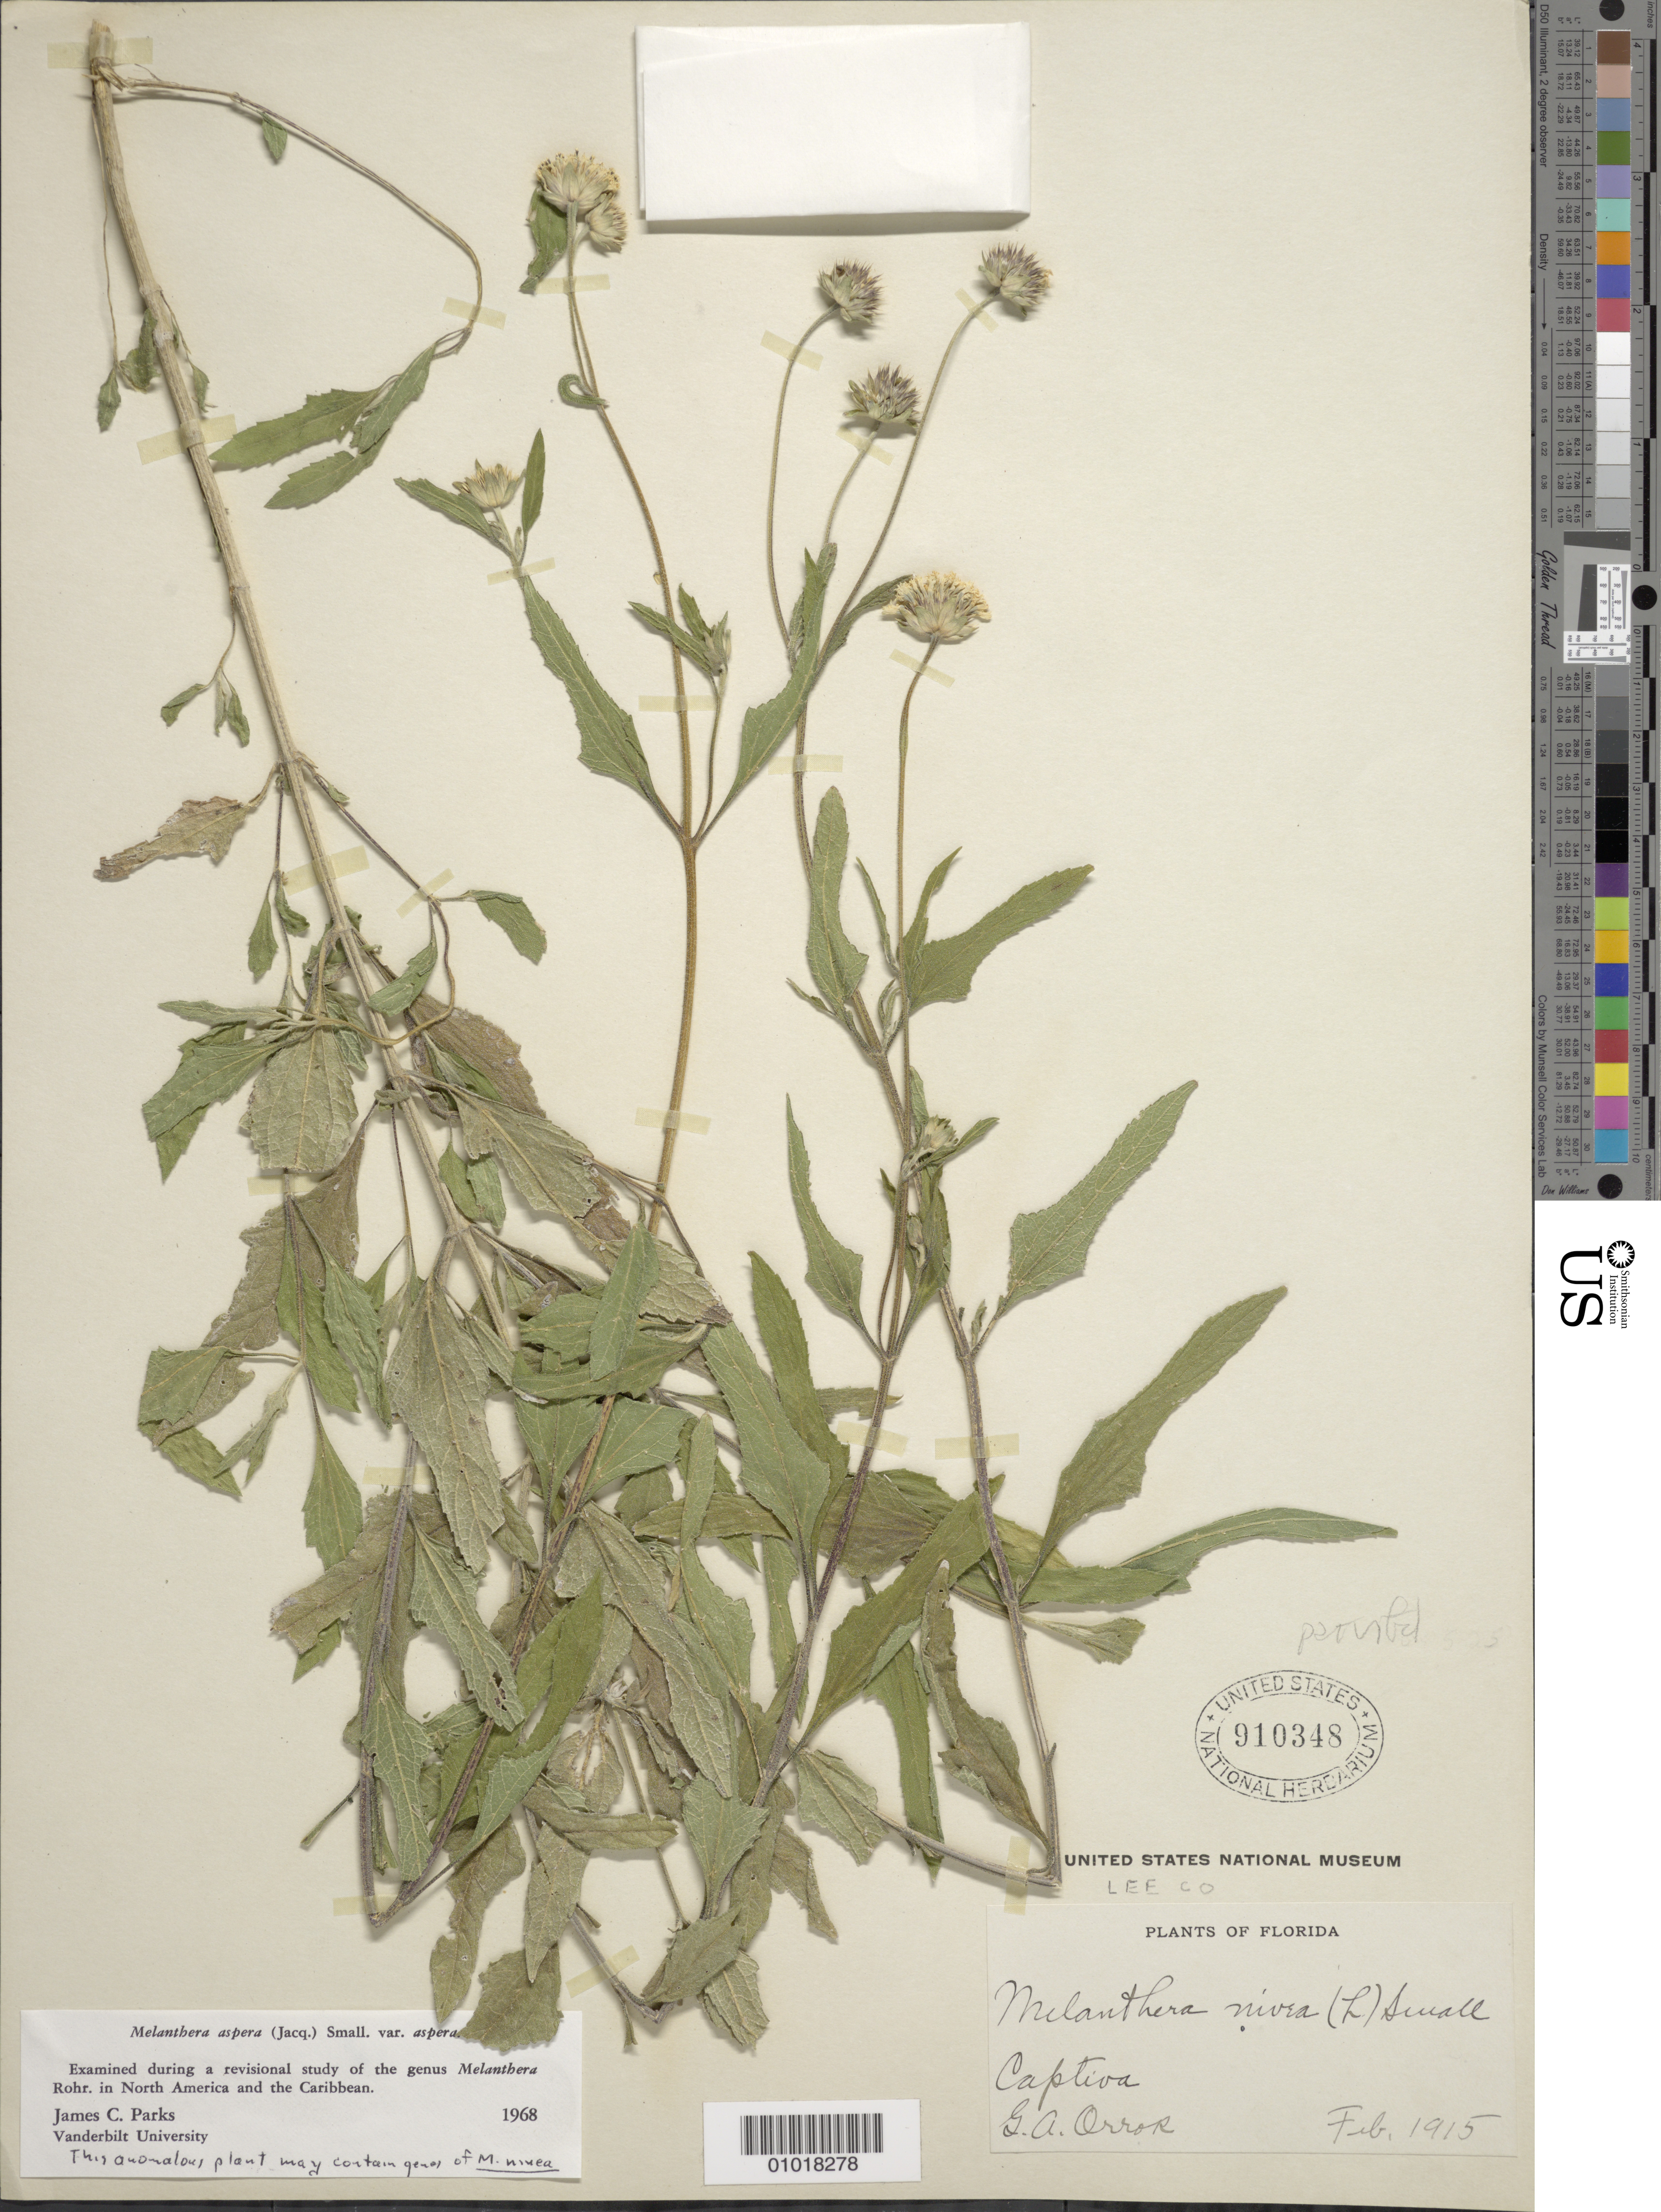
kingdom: Plantae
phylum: Tracheophyta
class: Magnoliopsida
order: Asterales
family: Asteraceae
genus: Melanthera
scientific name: Melanthera parvifolia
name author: Small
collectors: G. Orror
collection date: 1915-02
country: United States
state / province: Florida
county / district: Lee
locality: Captiva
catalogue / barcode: US 910348